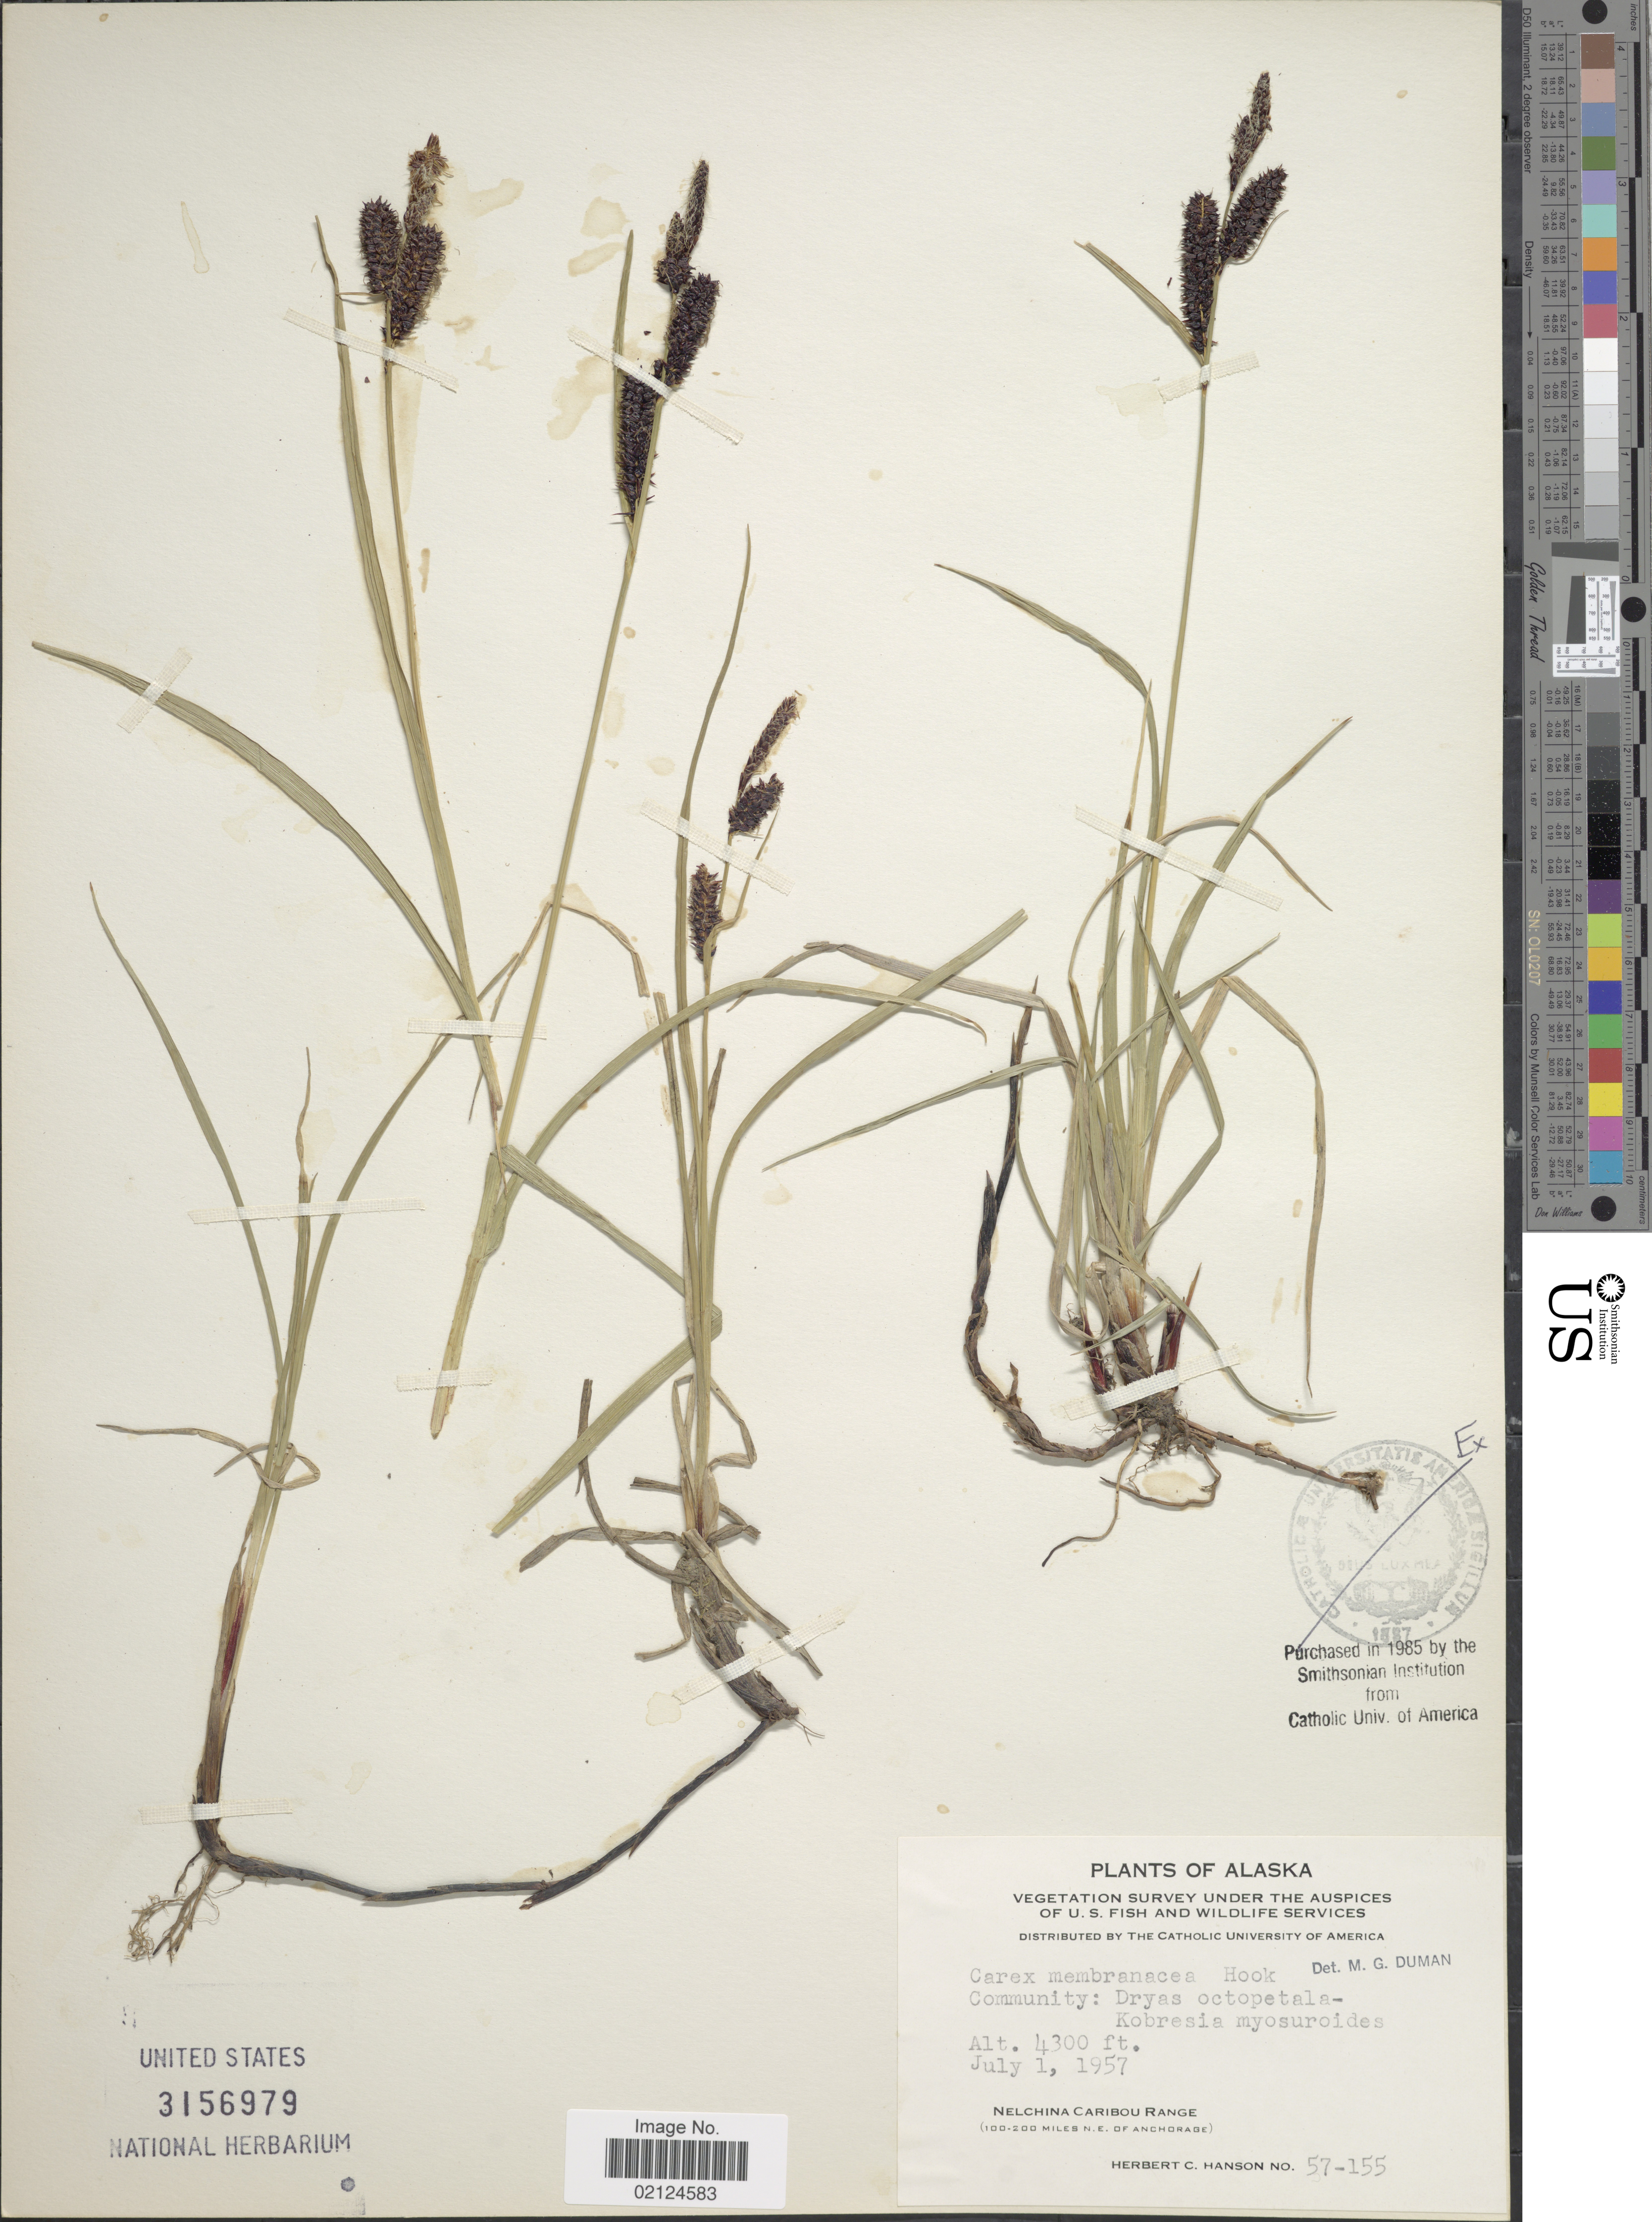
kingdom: Plantae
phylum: Tracheophyta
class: Liliopsida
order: Poales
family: Cyperaceae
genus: Carex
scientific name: Carex membranacea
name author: Hook.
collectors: H. Hanson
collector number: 57-155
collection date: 1957-07-01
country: United States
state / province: Alaska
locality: Nelchina Caribou Range (100-200 miles N. E. of Anchorage)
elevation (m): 1311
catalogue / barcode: US 3156979